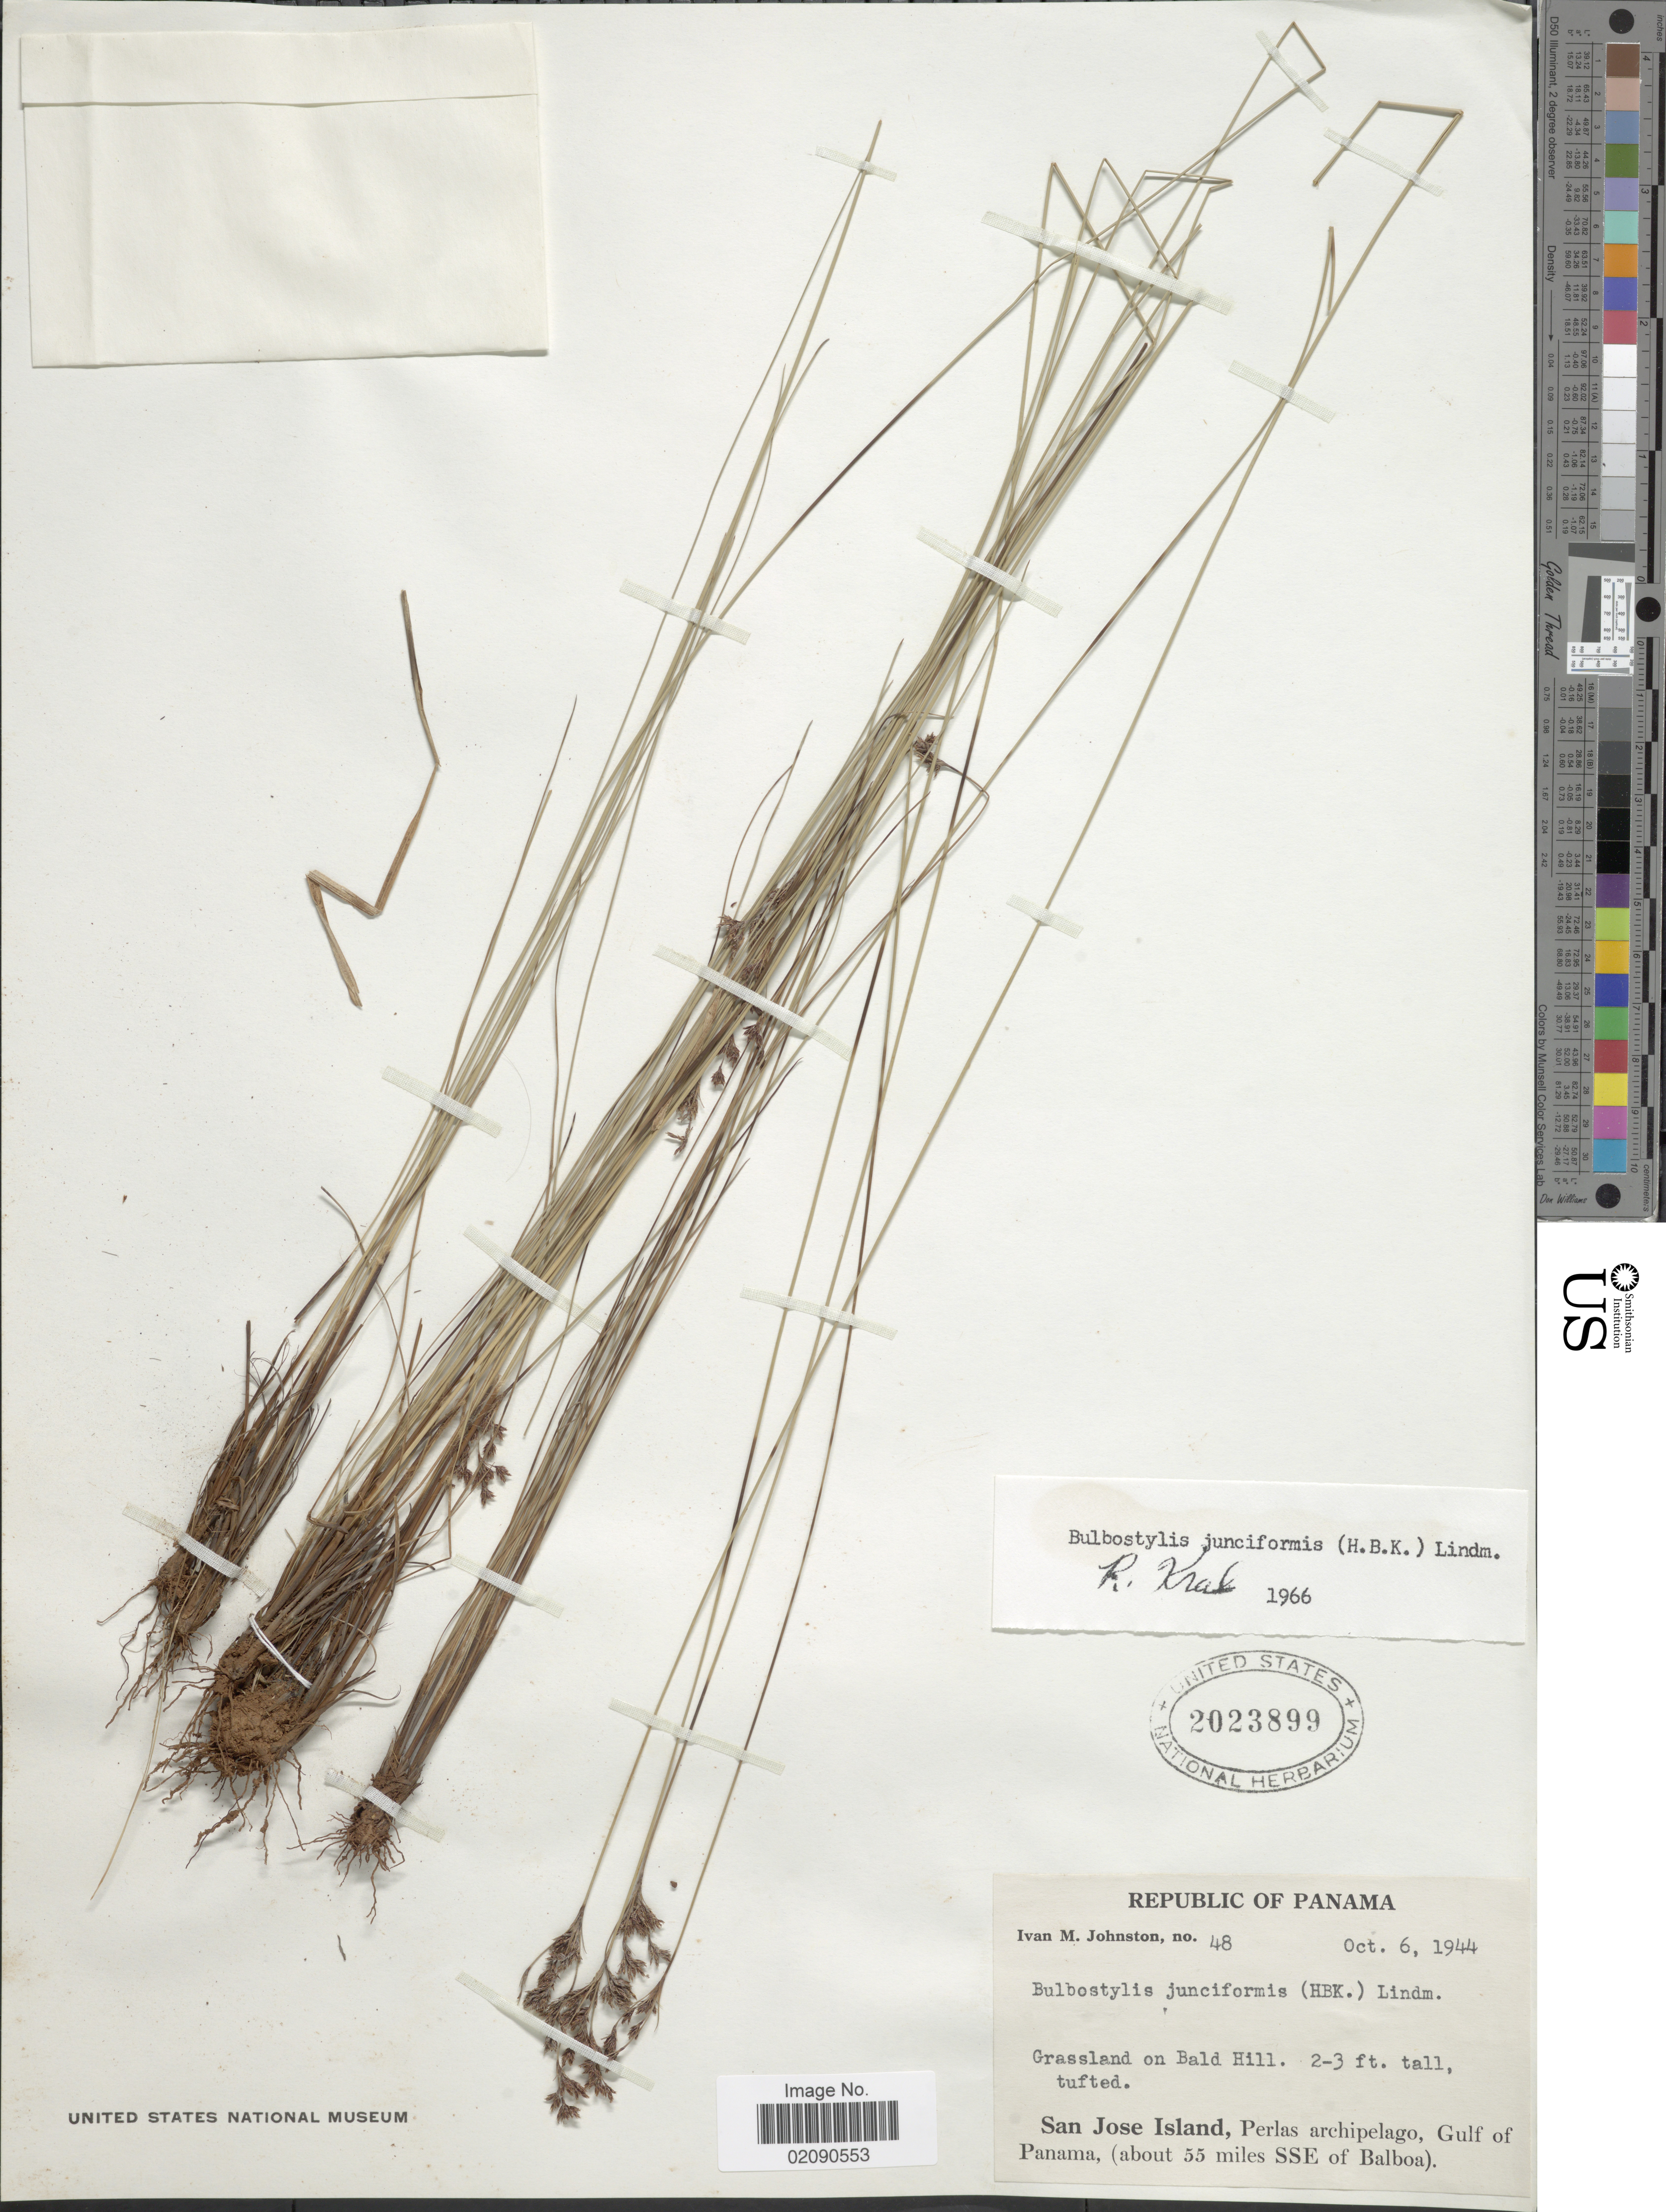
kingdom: Plantae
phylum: Tracheophyta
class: Liliopsida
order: Poales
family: Cyperaceae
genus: Bulbostylis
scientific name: Bulbostylis junciformis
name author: (Kunth) C.B. Clarke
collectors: I.M. Johnston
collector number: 48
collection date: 1944-10-06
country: Panama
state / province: Panamá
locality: Republic of Panama, Grassland of Bald Hill, San Jose Island, Perlas archipelago, Gulf of Panama, (about 55 miles SSE of Balboa)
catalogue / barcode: US 2023899